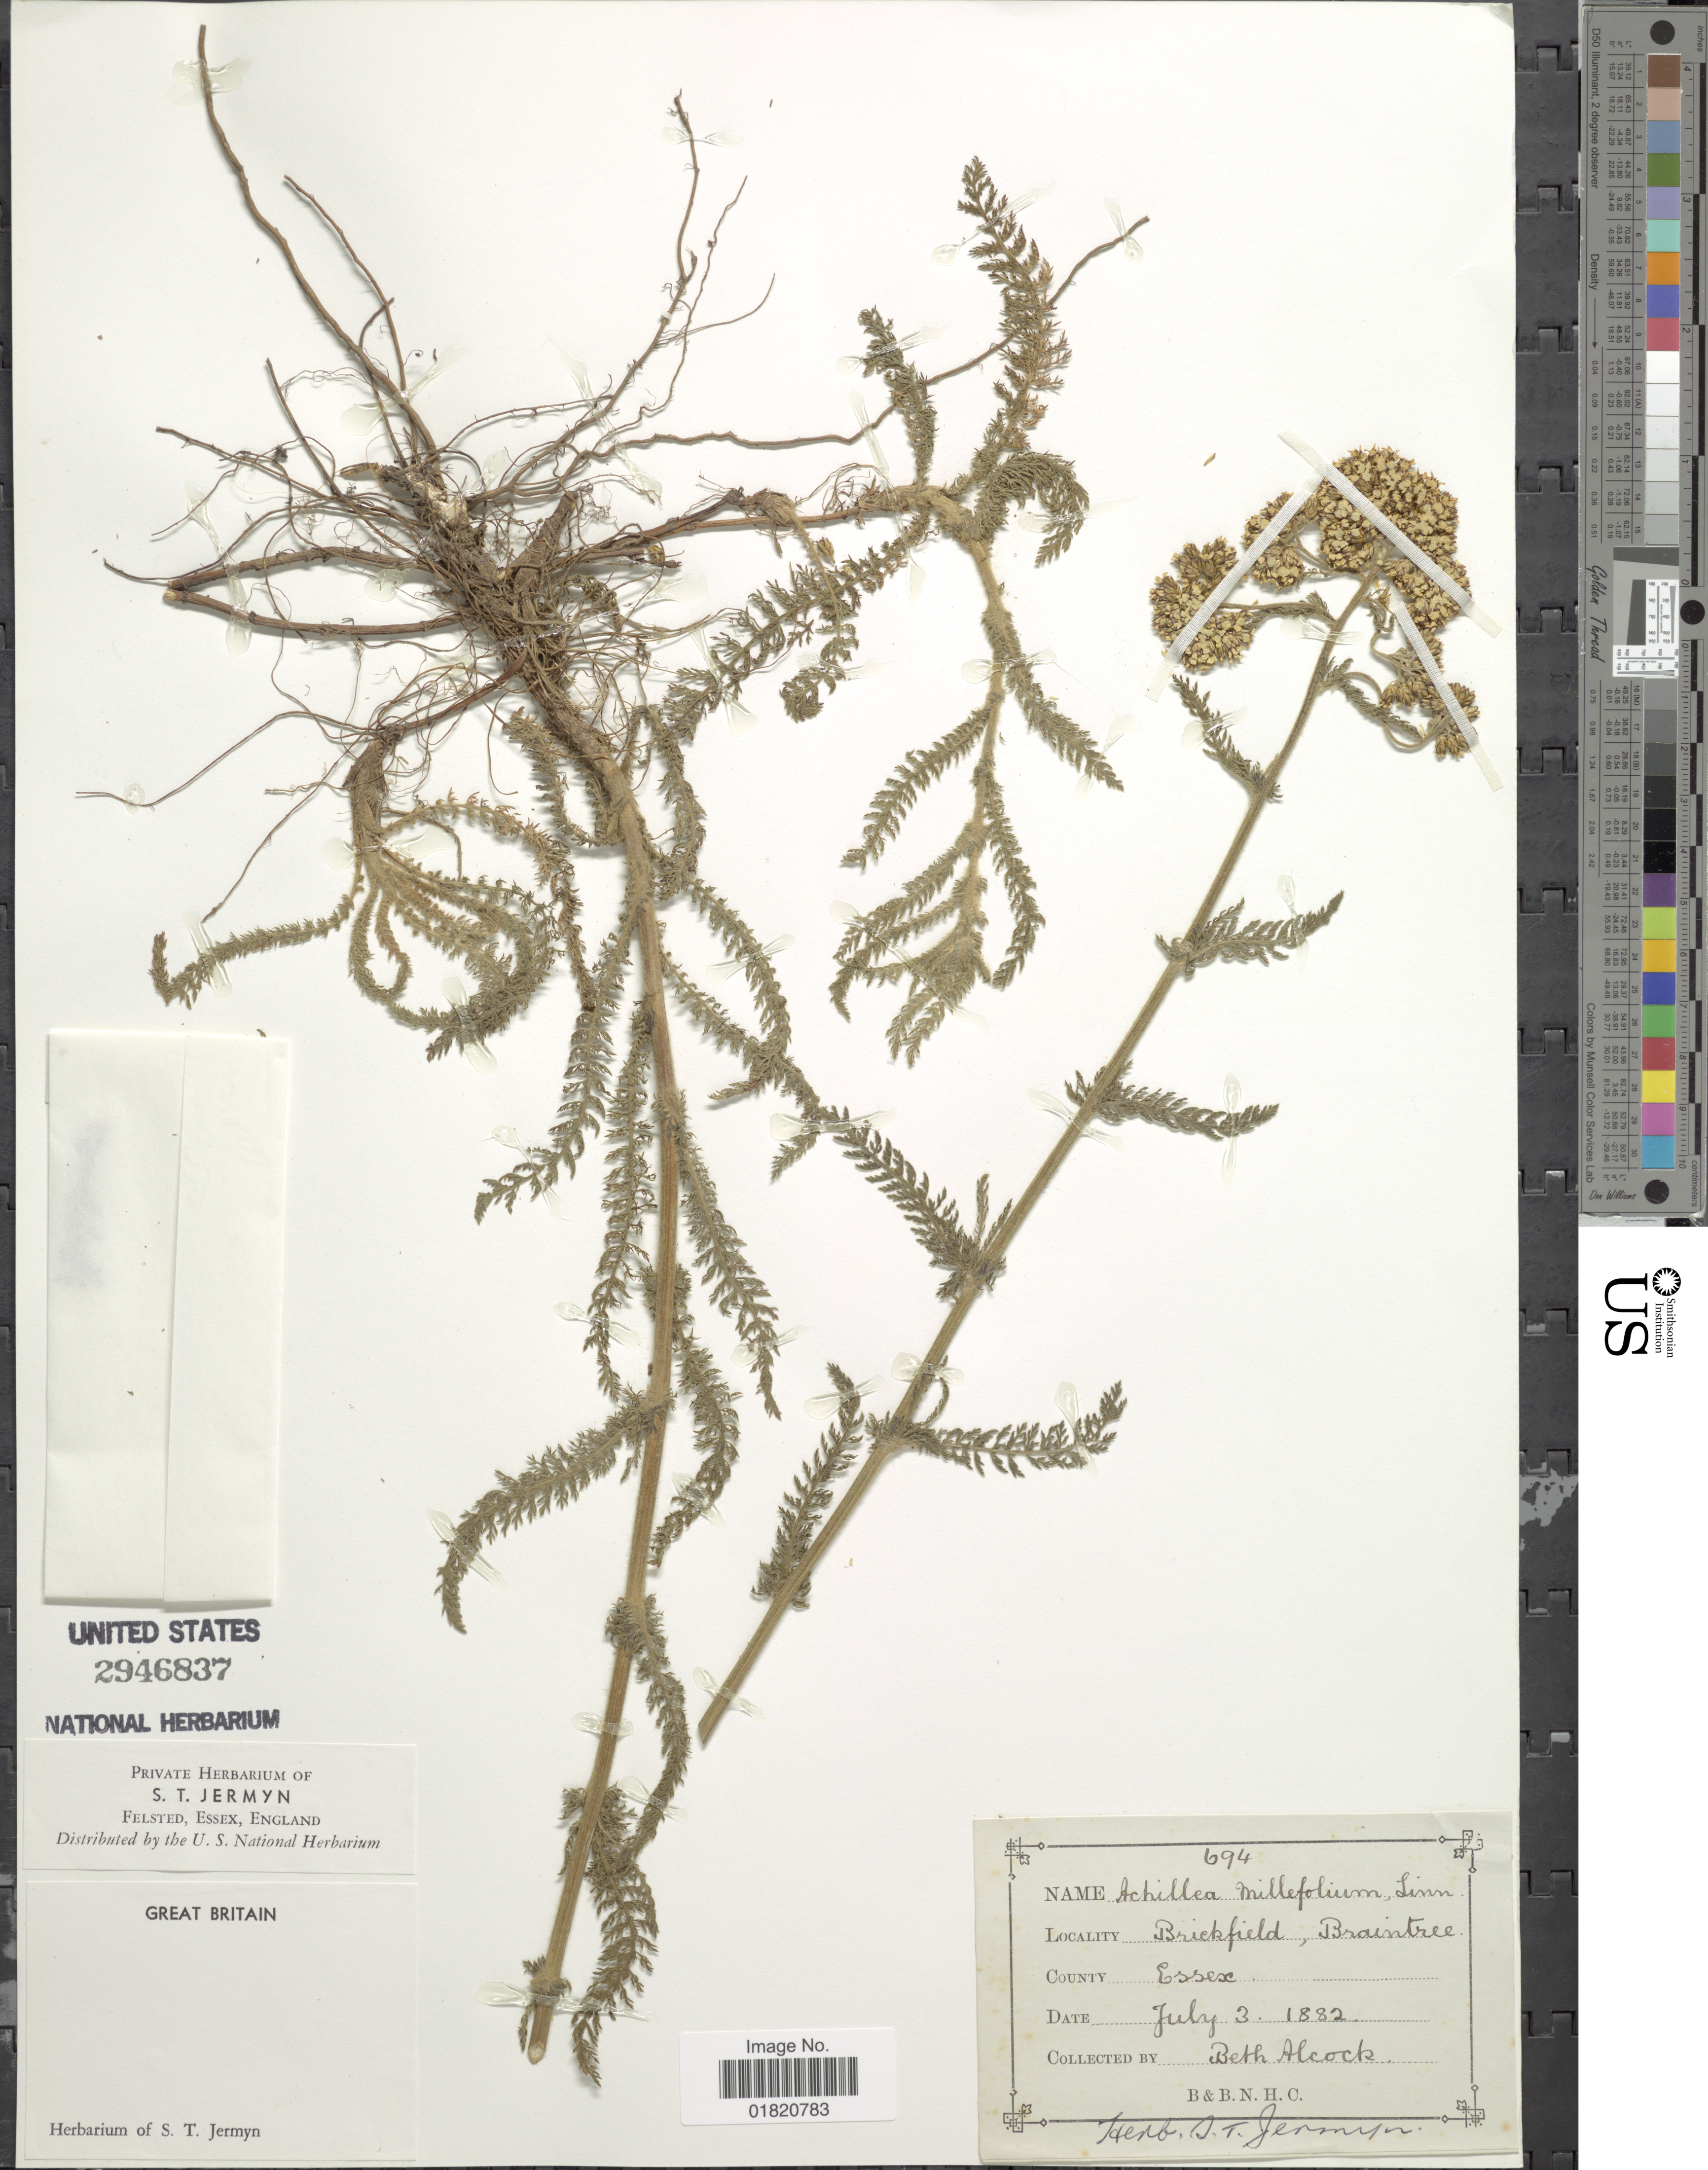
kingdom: Plantae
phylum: Tracheophyta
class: Magnoliopsida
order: Asterales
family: Asteraceae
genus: Achillea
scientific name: Achillea millefolium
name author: L.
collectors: B. Alcock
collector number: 694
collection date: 1882-07-03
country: United Kingdom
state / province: England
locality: Brickfield, Braintree. County Essex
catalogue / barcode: US 2946837